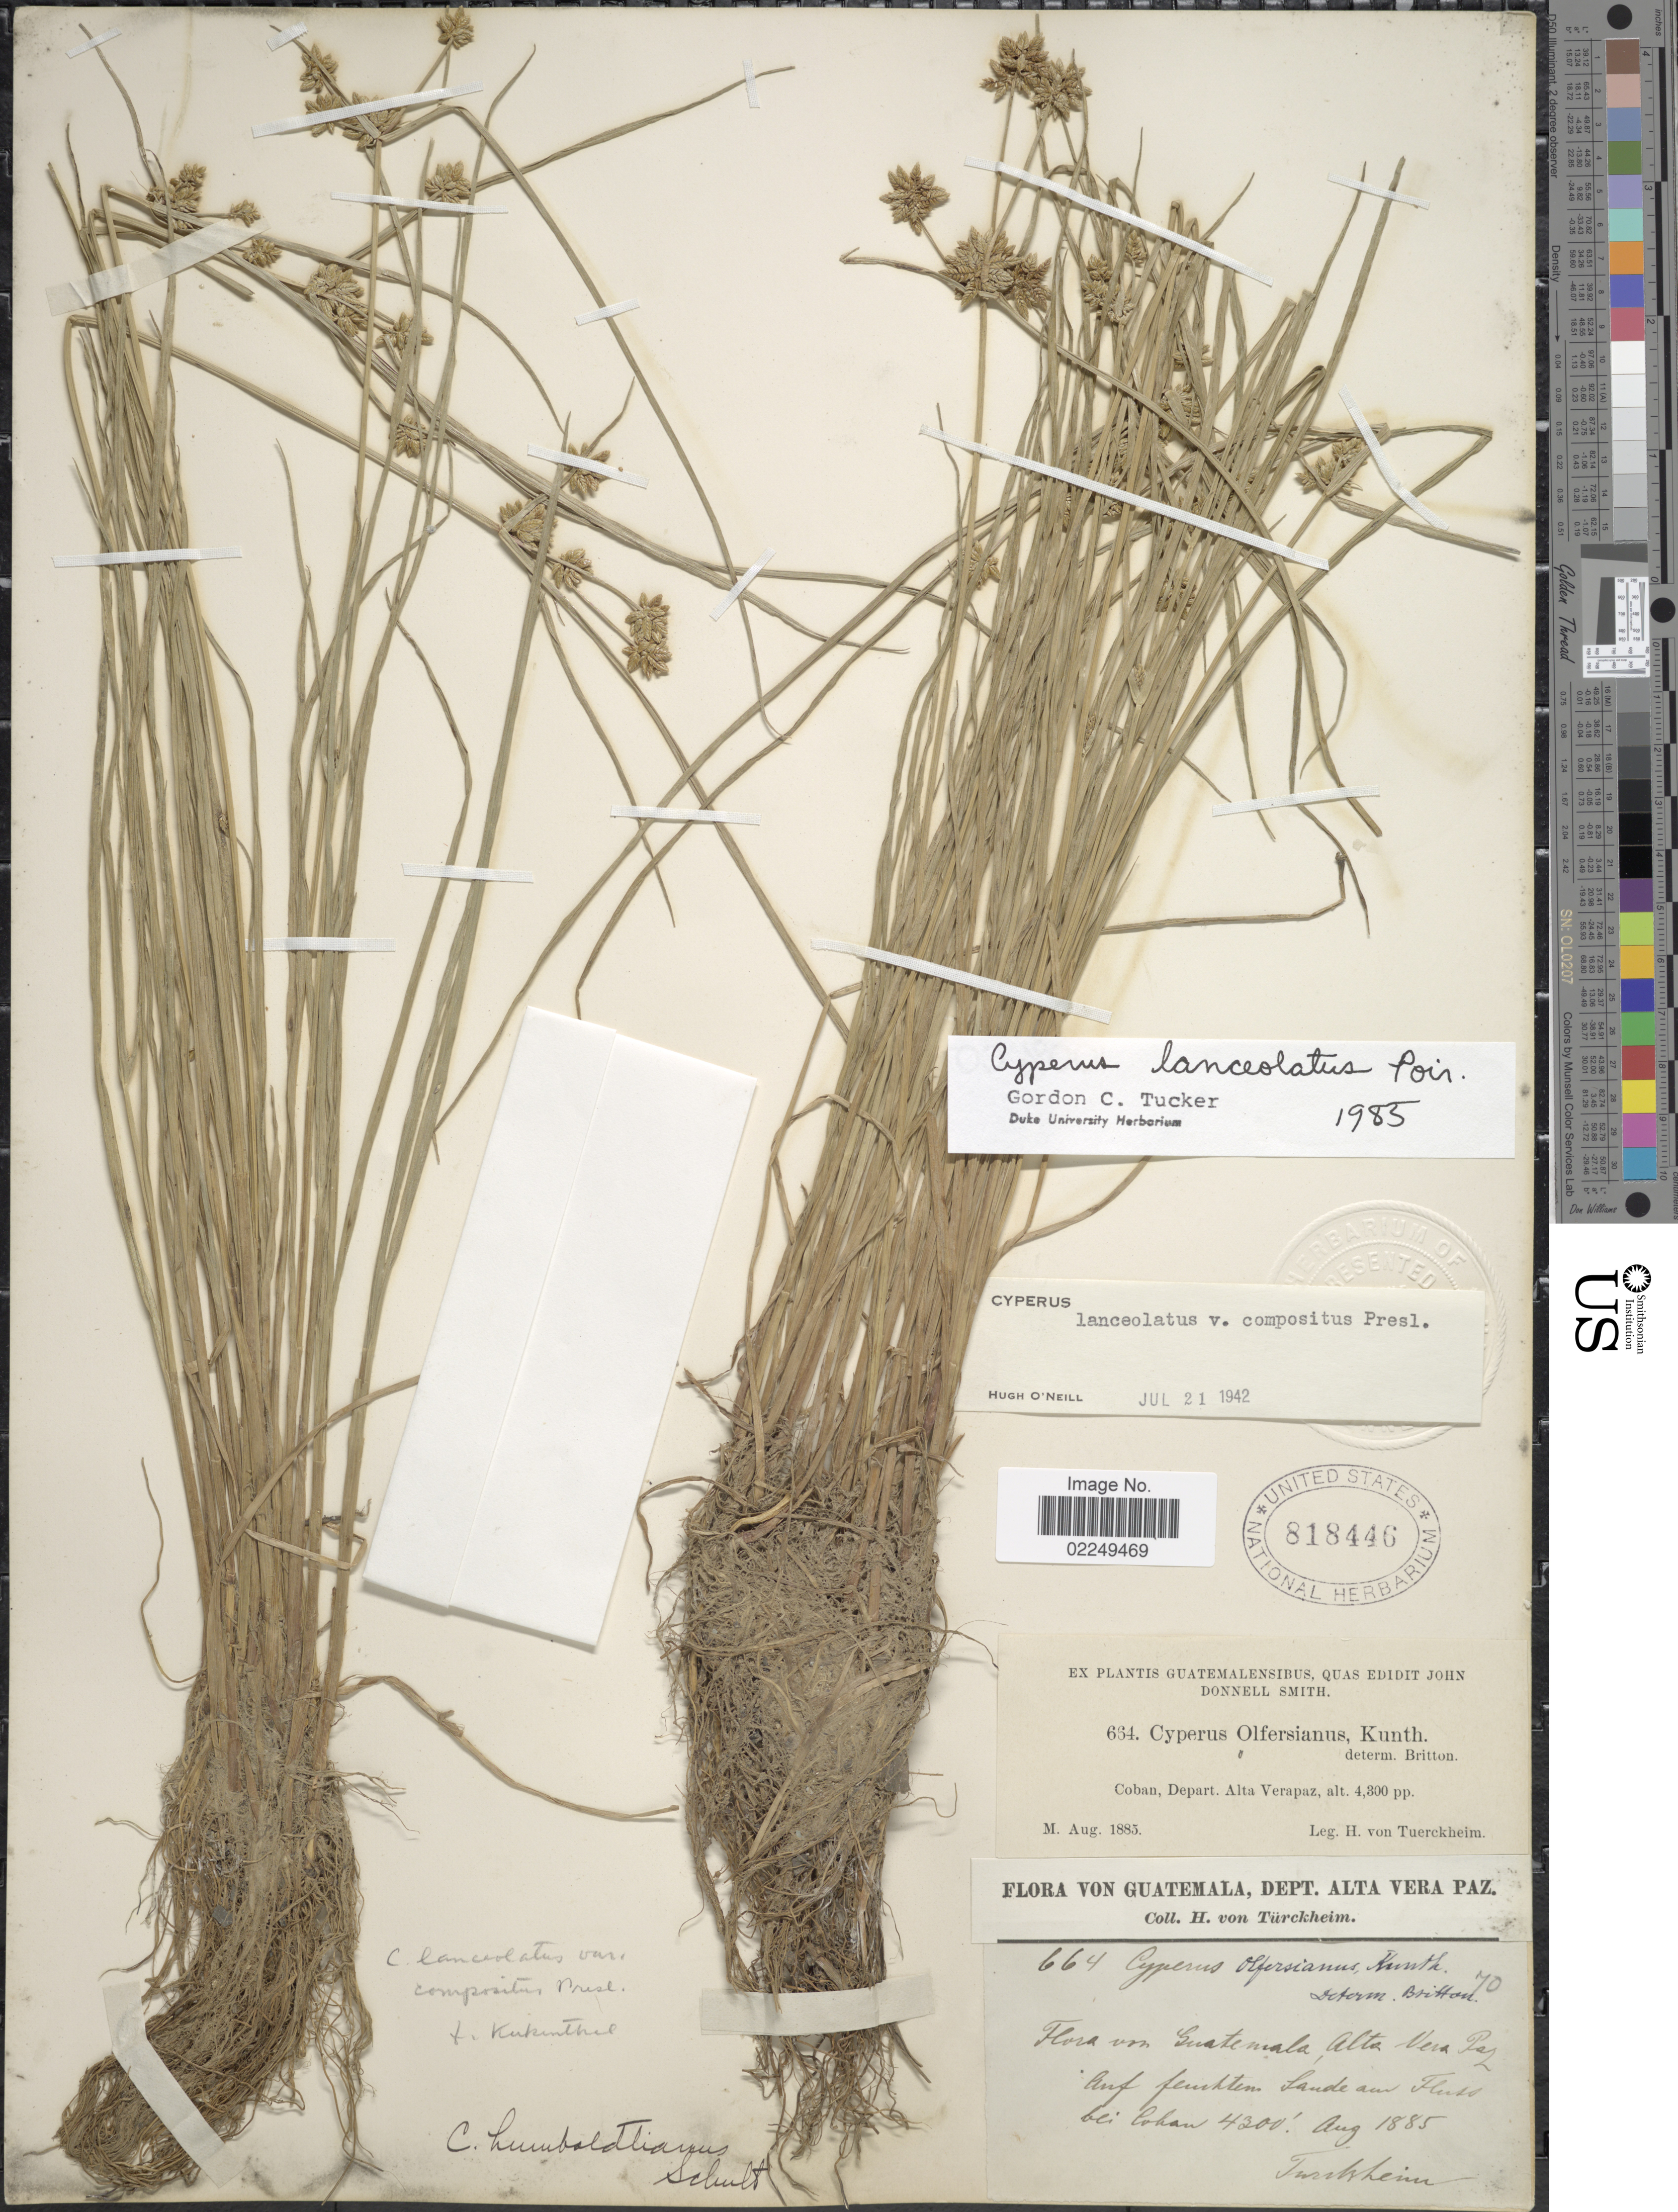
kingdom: Plantae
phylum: Tracheophyta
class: Liliopsida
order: Poales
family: Cyperaceae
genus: Cyperus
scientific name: Cyperus lanceolatus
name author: Poir.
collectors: H. von Türckheim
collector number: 664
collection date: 1885-08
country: Guatemala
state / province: Alta Verapaz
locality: Auf feuchten Sande am Fluss bei Coban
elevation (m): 1311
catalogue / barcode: US 818446